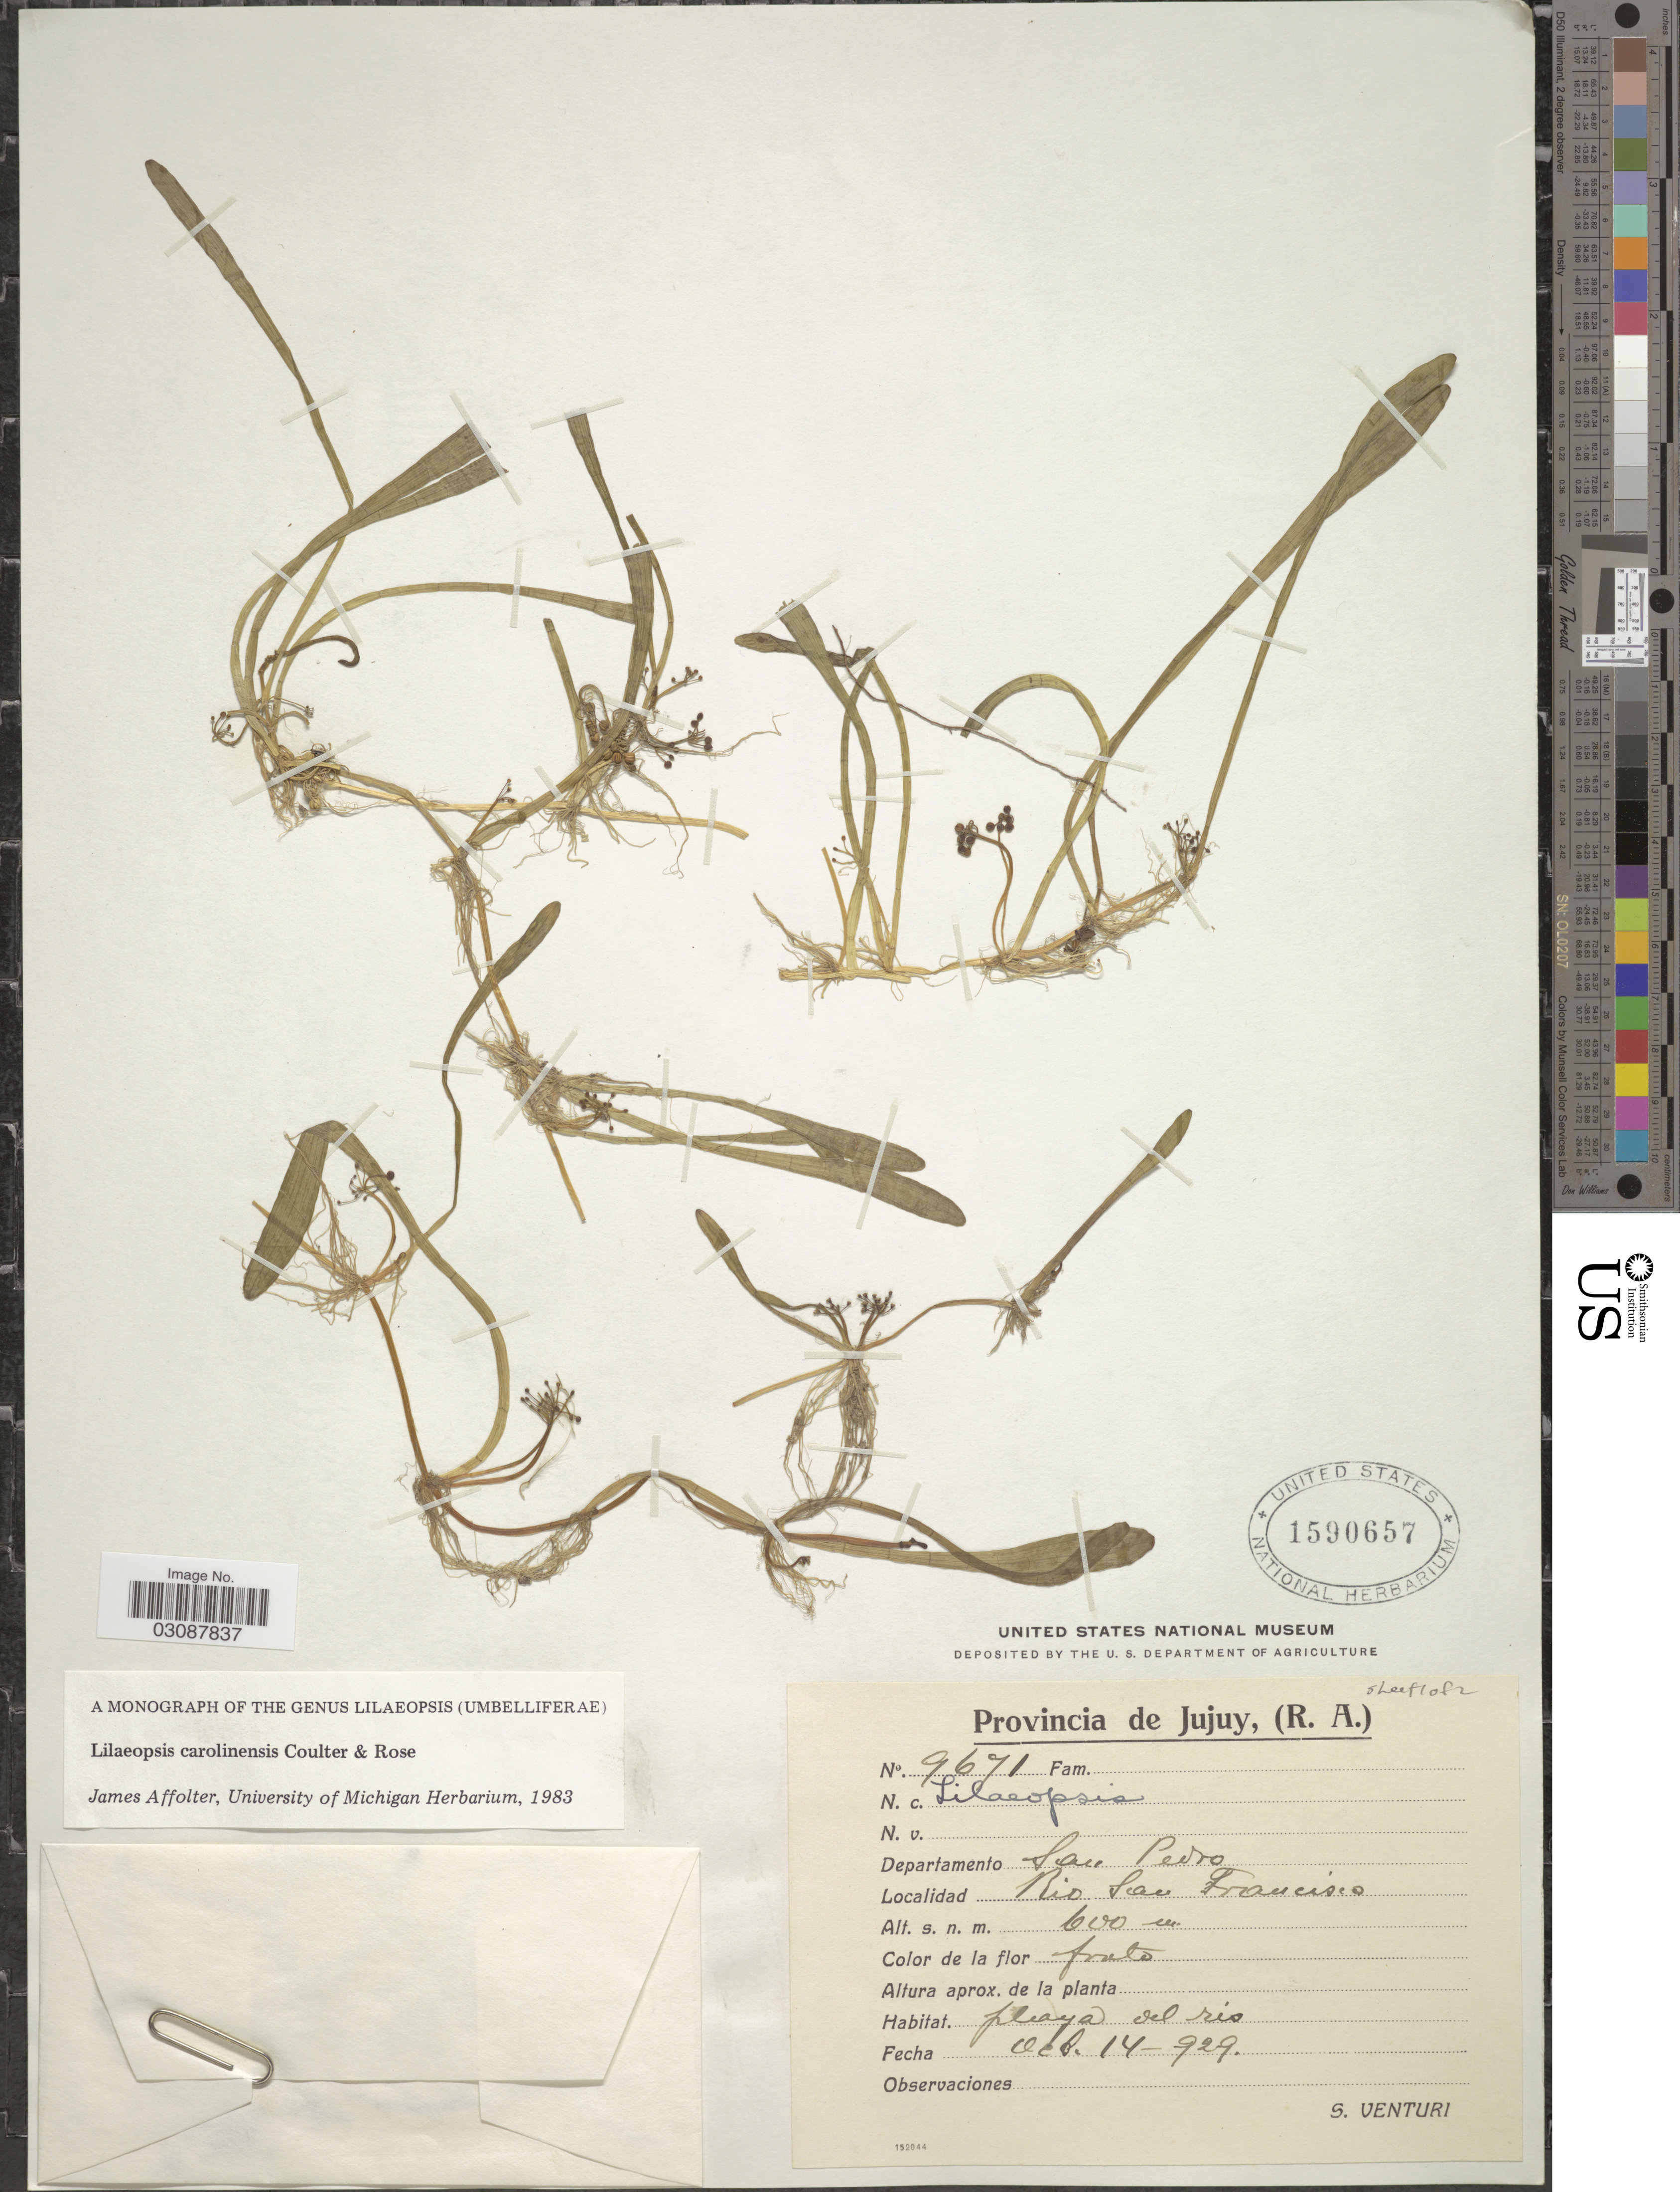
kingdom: Plantae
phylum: Tracheophyta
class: Magnoliopsida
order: Apiales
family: Apiaceae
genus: Lilaeopsis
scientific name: Lilaeopsis carolinensis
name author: J.M. Coult. & Rose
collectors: S. Venturi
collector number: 9671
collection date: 1929-10-14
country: Argentina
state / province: Jujuy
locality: Provincia de Jujuy, (R.A.), Departamento San Pedro, Rio San Francisco.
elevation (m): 600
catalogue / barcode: US 1590657